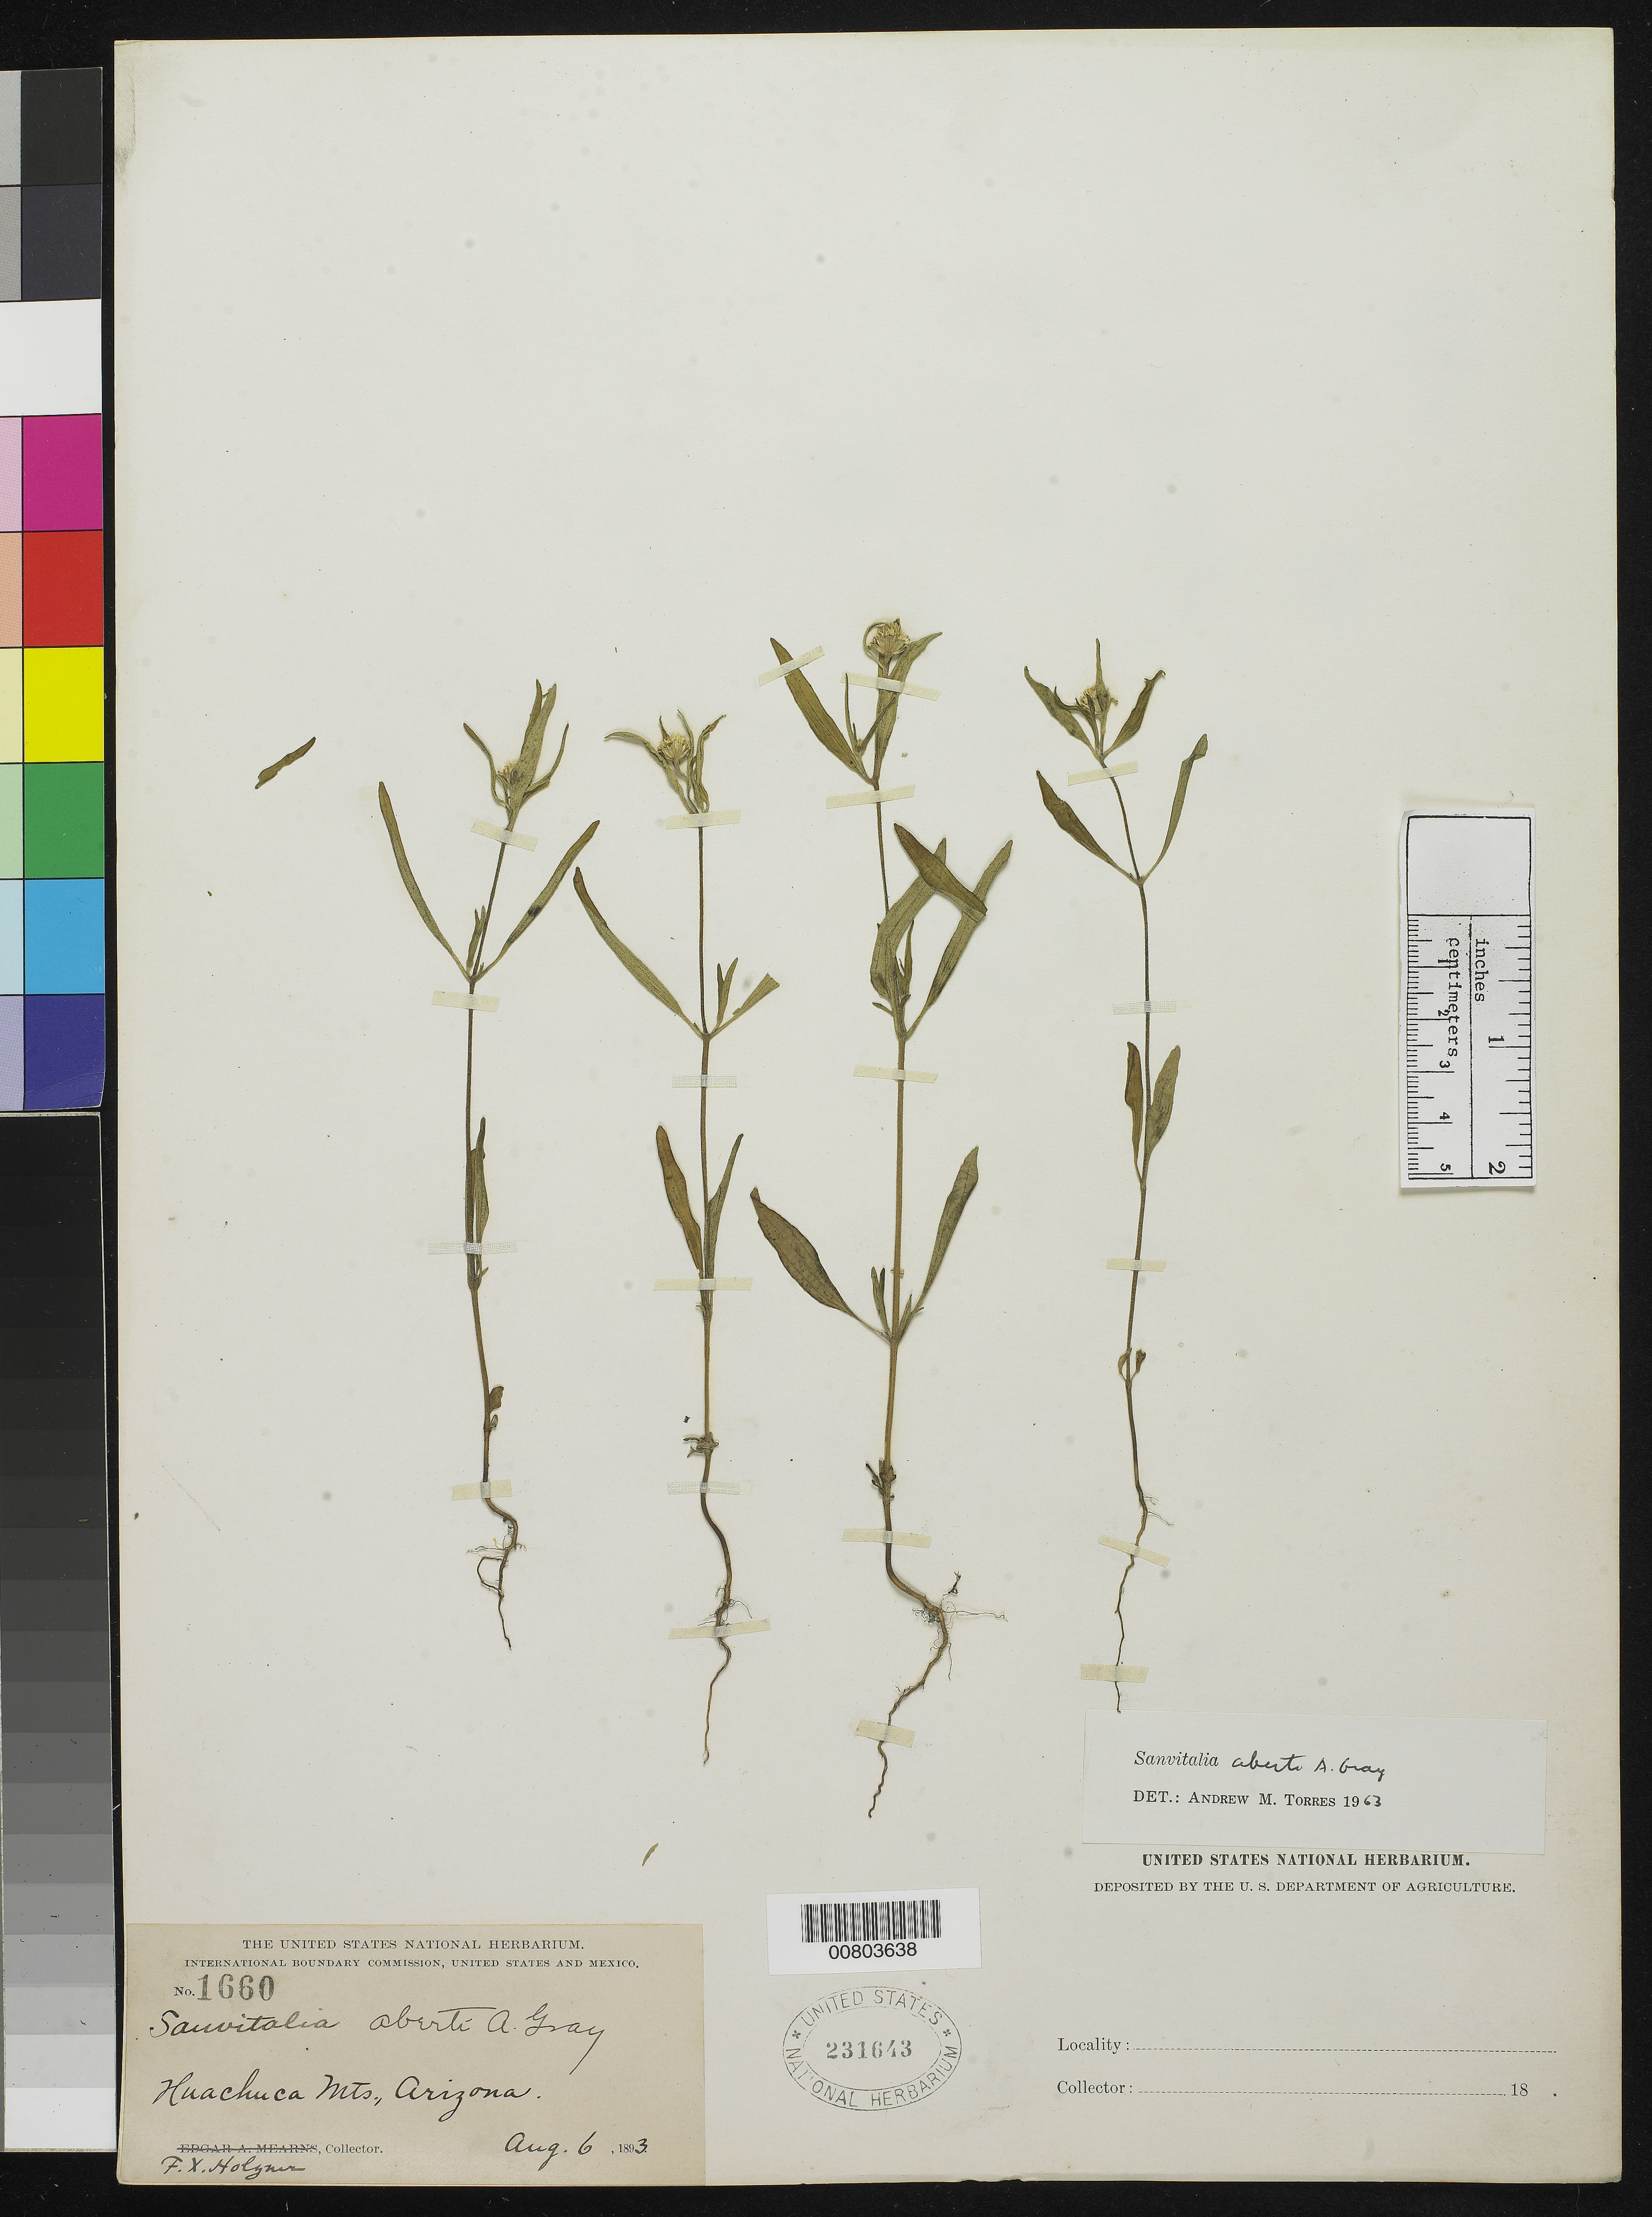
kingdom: Plantae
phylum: Tracheophyta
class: Magnoliopsida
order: Asterales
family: Asteraceae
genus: Sanvitalia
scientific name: Sanvitalia aberti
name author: A. Gray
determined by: Skibicki, Samuel V.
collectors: F. X. Holzner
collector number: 1660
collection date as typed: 06 Aug 1893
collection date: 1893-08-06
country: United States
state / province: Arizona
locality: Huachuca Mts.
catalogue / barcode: US 231643